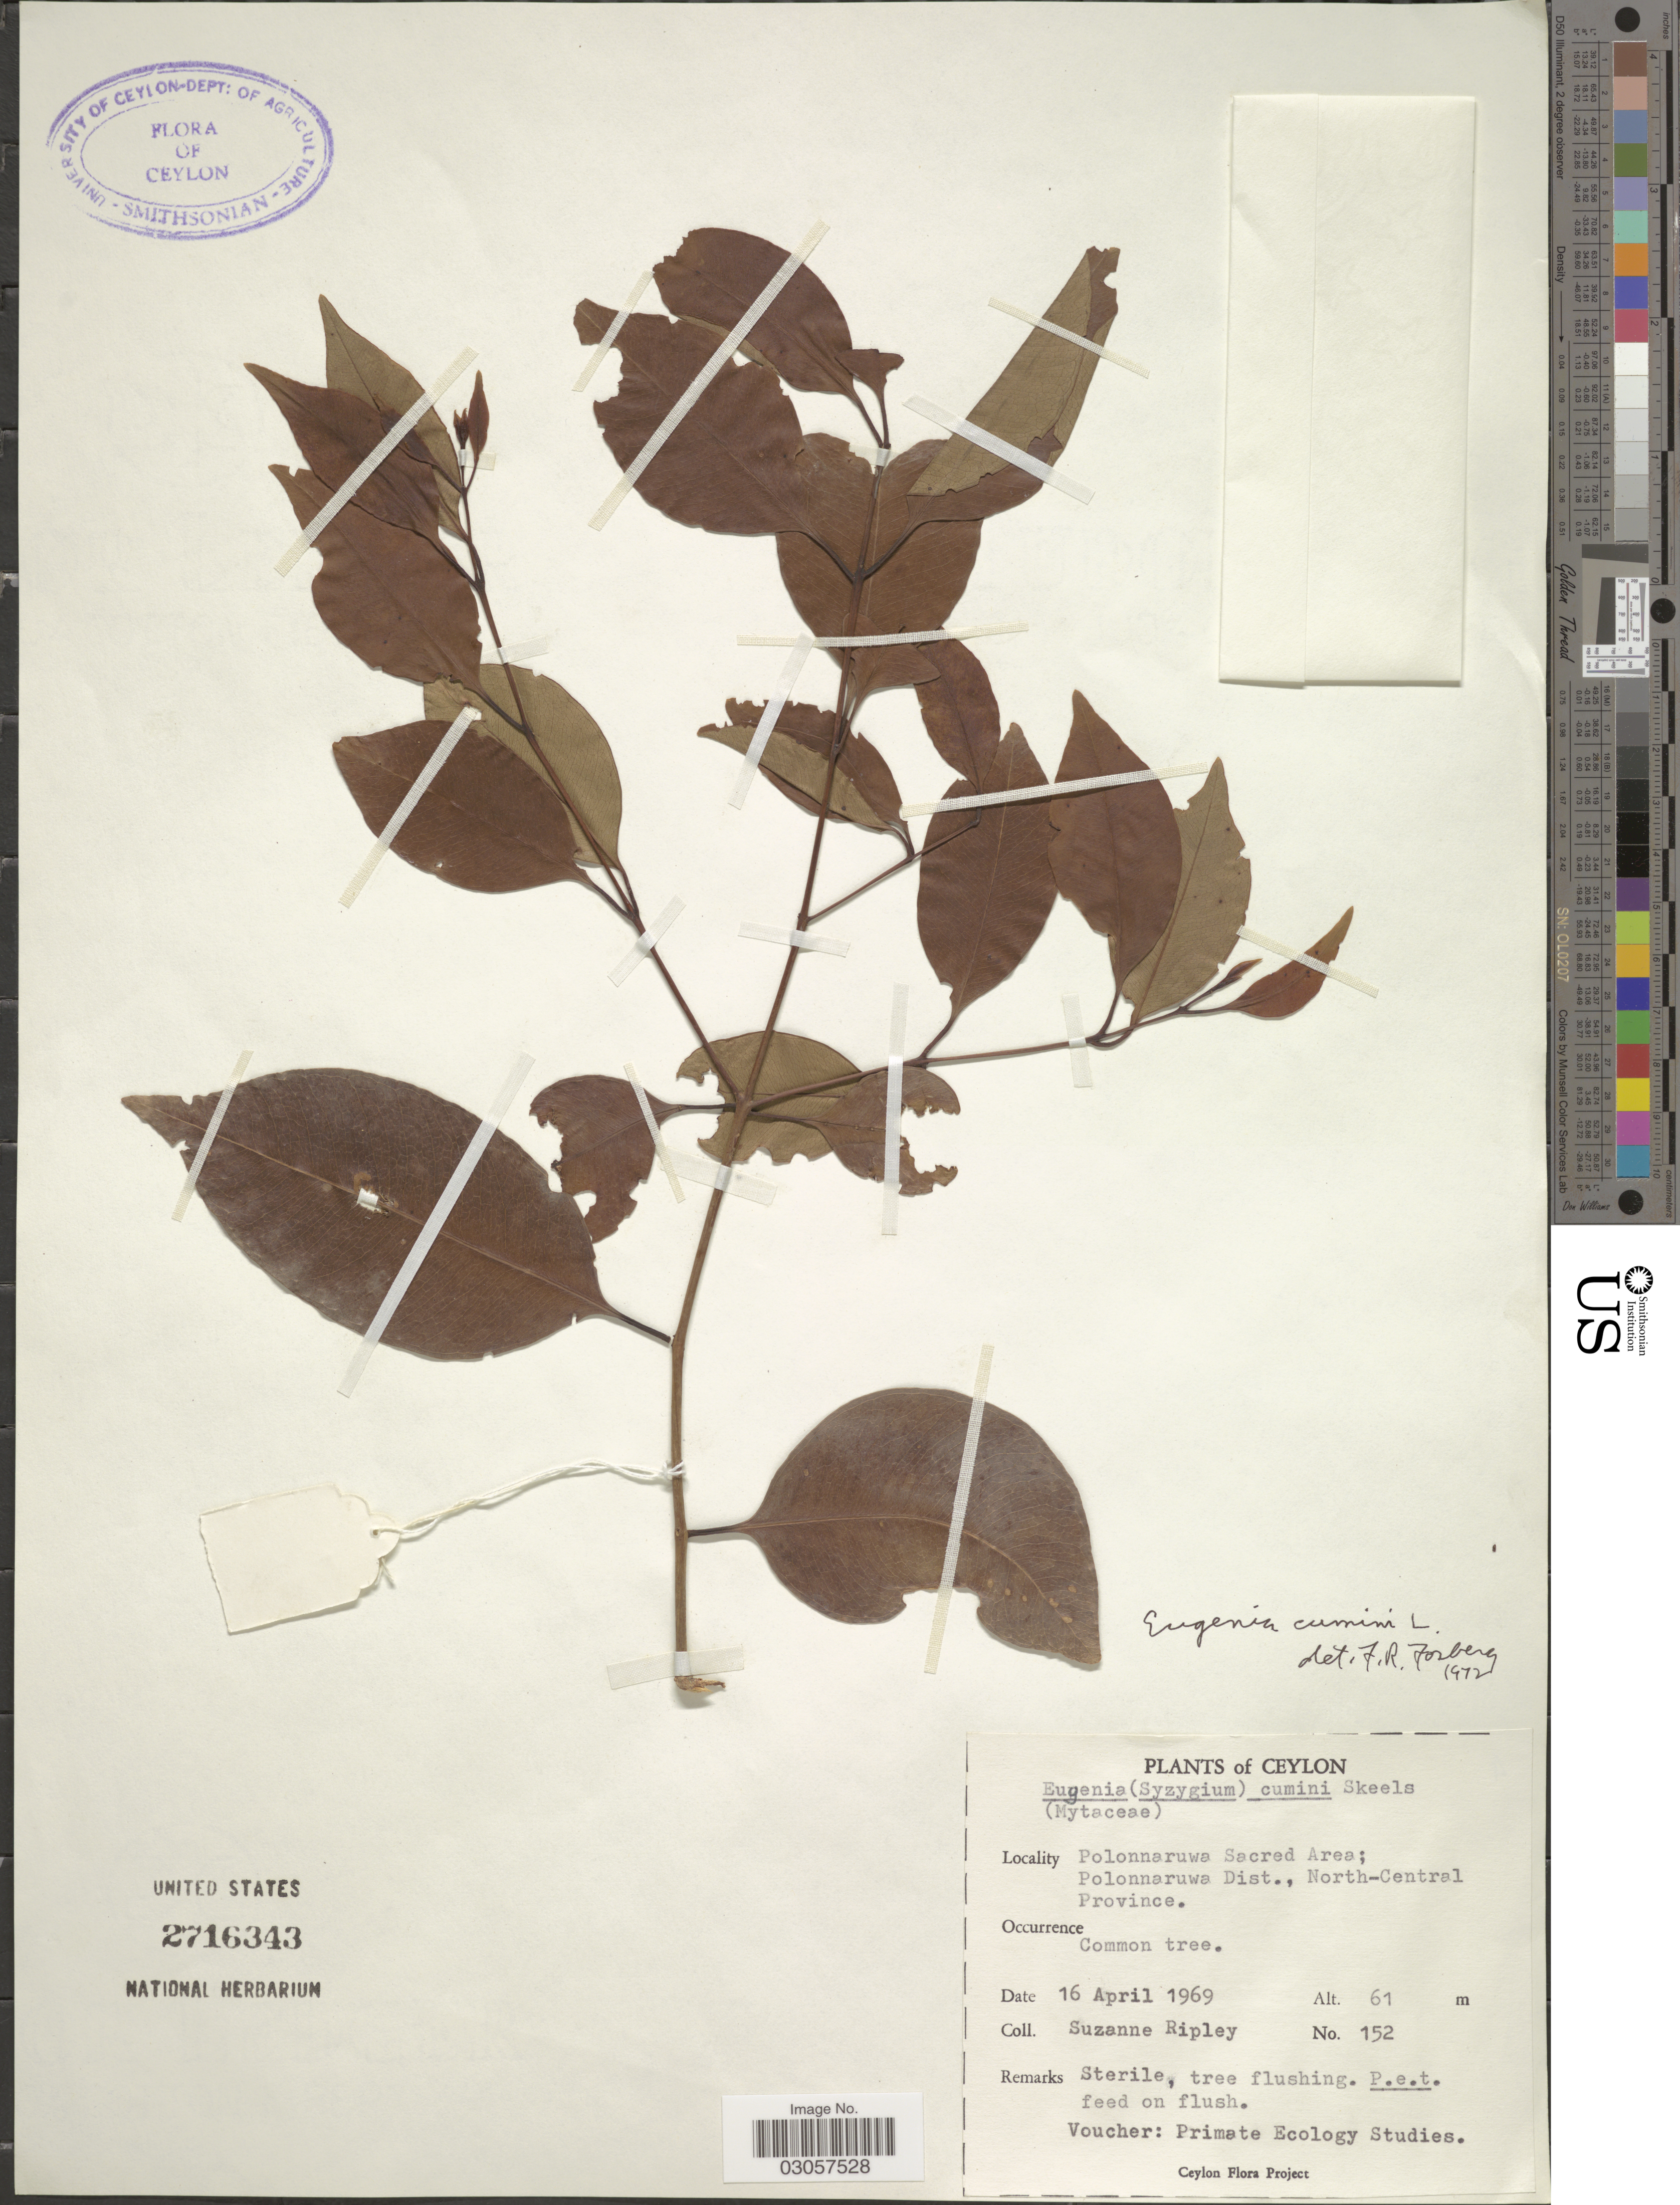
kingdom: Plantae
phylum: Tracheophyta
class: Magnoliopsida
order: Myrtales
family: Myrtaceae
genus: Syzygium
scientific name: Syzygium cumini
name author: (L.) Skeels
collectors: S. Ripley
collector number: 152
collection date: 1969-04-16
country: Sri Lanka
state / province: North Central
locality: Ceylon, Polonnaruwa Sacred Area; Polonnaruwa Dist., North-Central Province.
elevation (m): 61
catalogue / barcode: US 2716343